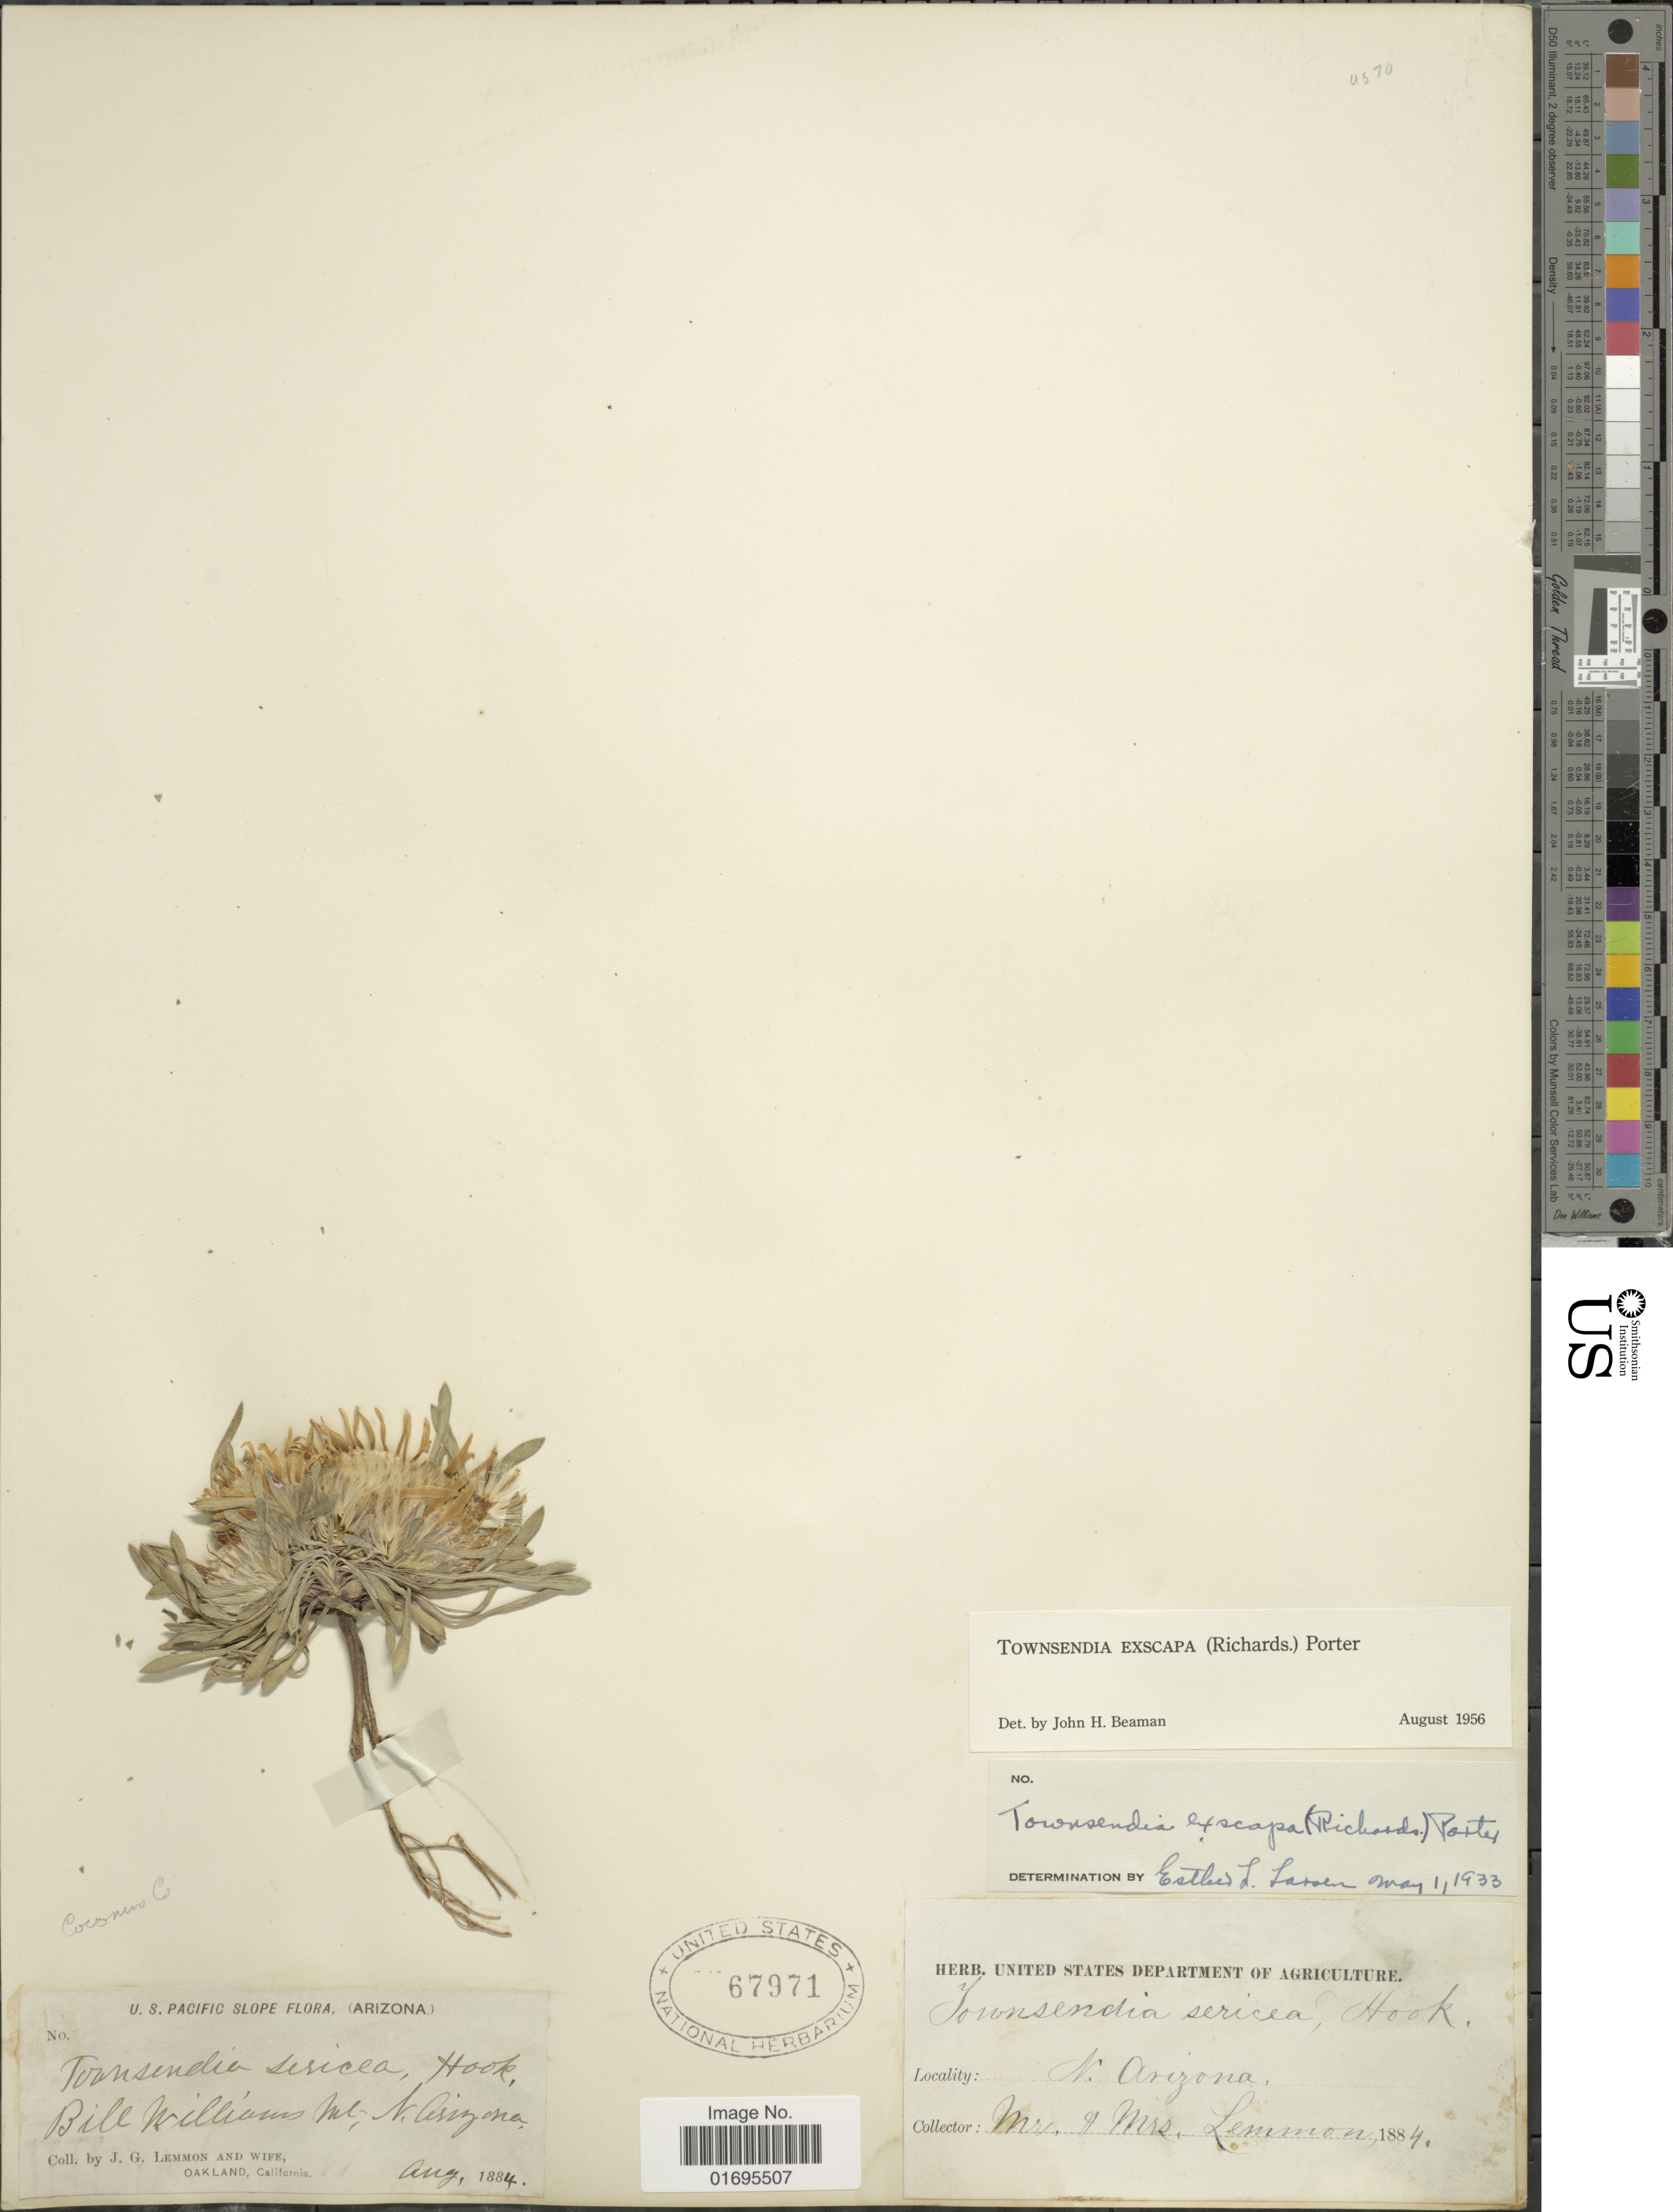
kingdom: Plantae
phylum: Tracheophyta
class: Magnoliopsida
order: Asterales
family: Asteraceae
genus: Townsendia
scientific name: Townsendia exscapa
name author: (Richardson) Porter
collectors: J. Lemmon & Mrs. J. G. Lemmon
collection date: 1884-08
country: United States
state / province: Arizona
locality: N. Arizona, Bill Williams Mt.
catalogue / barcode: US 67971